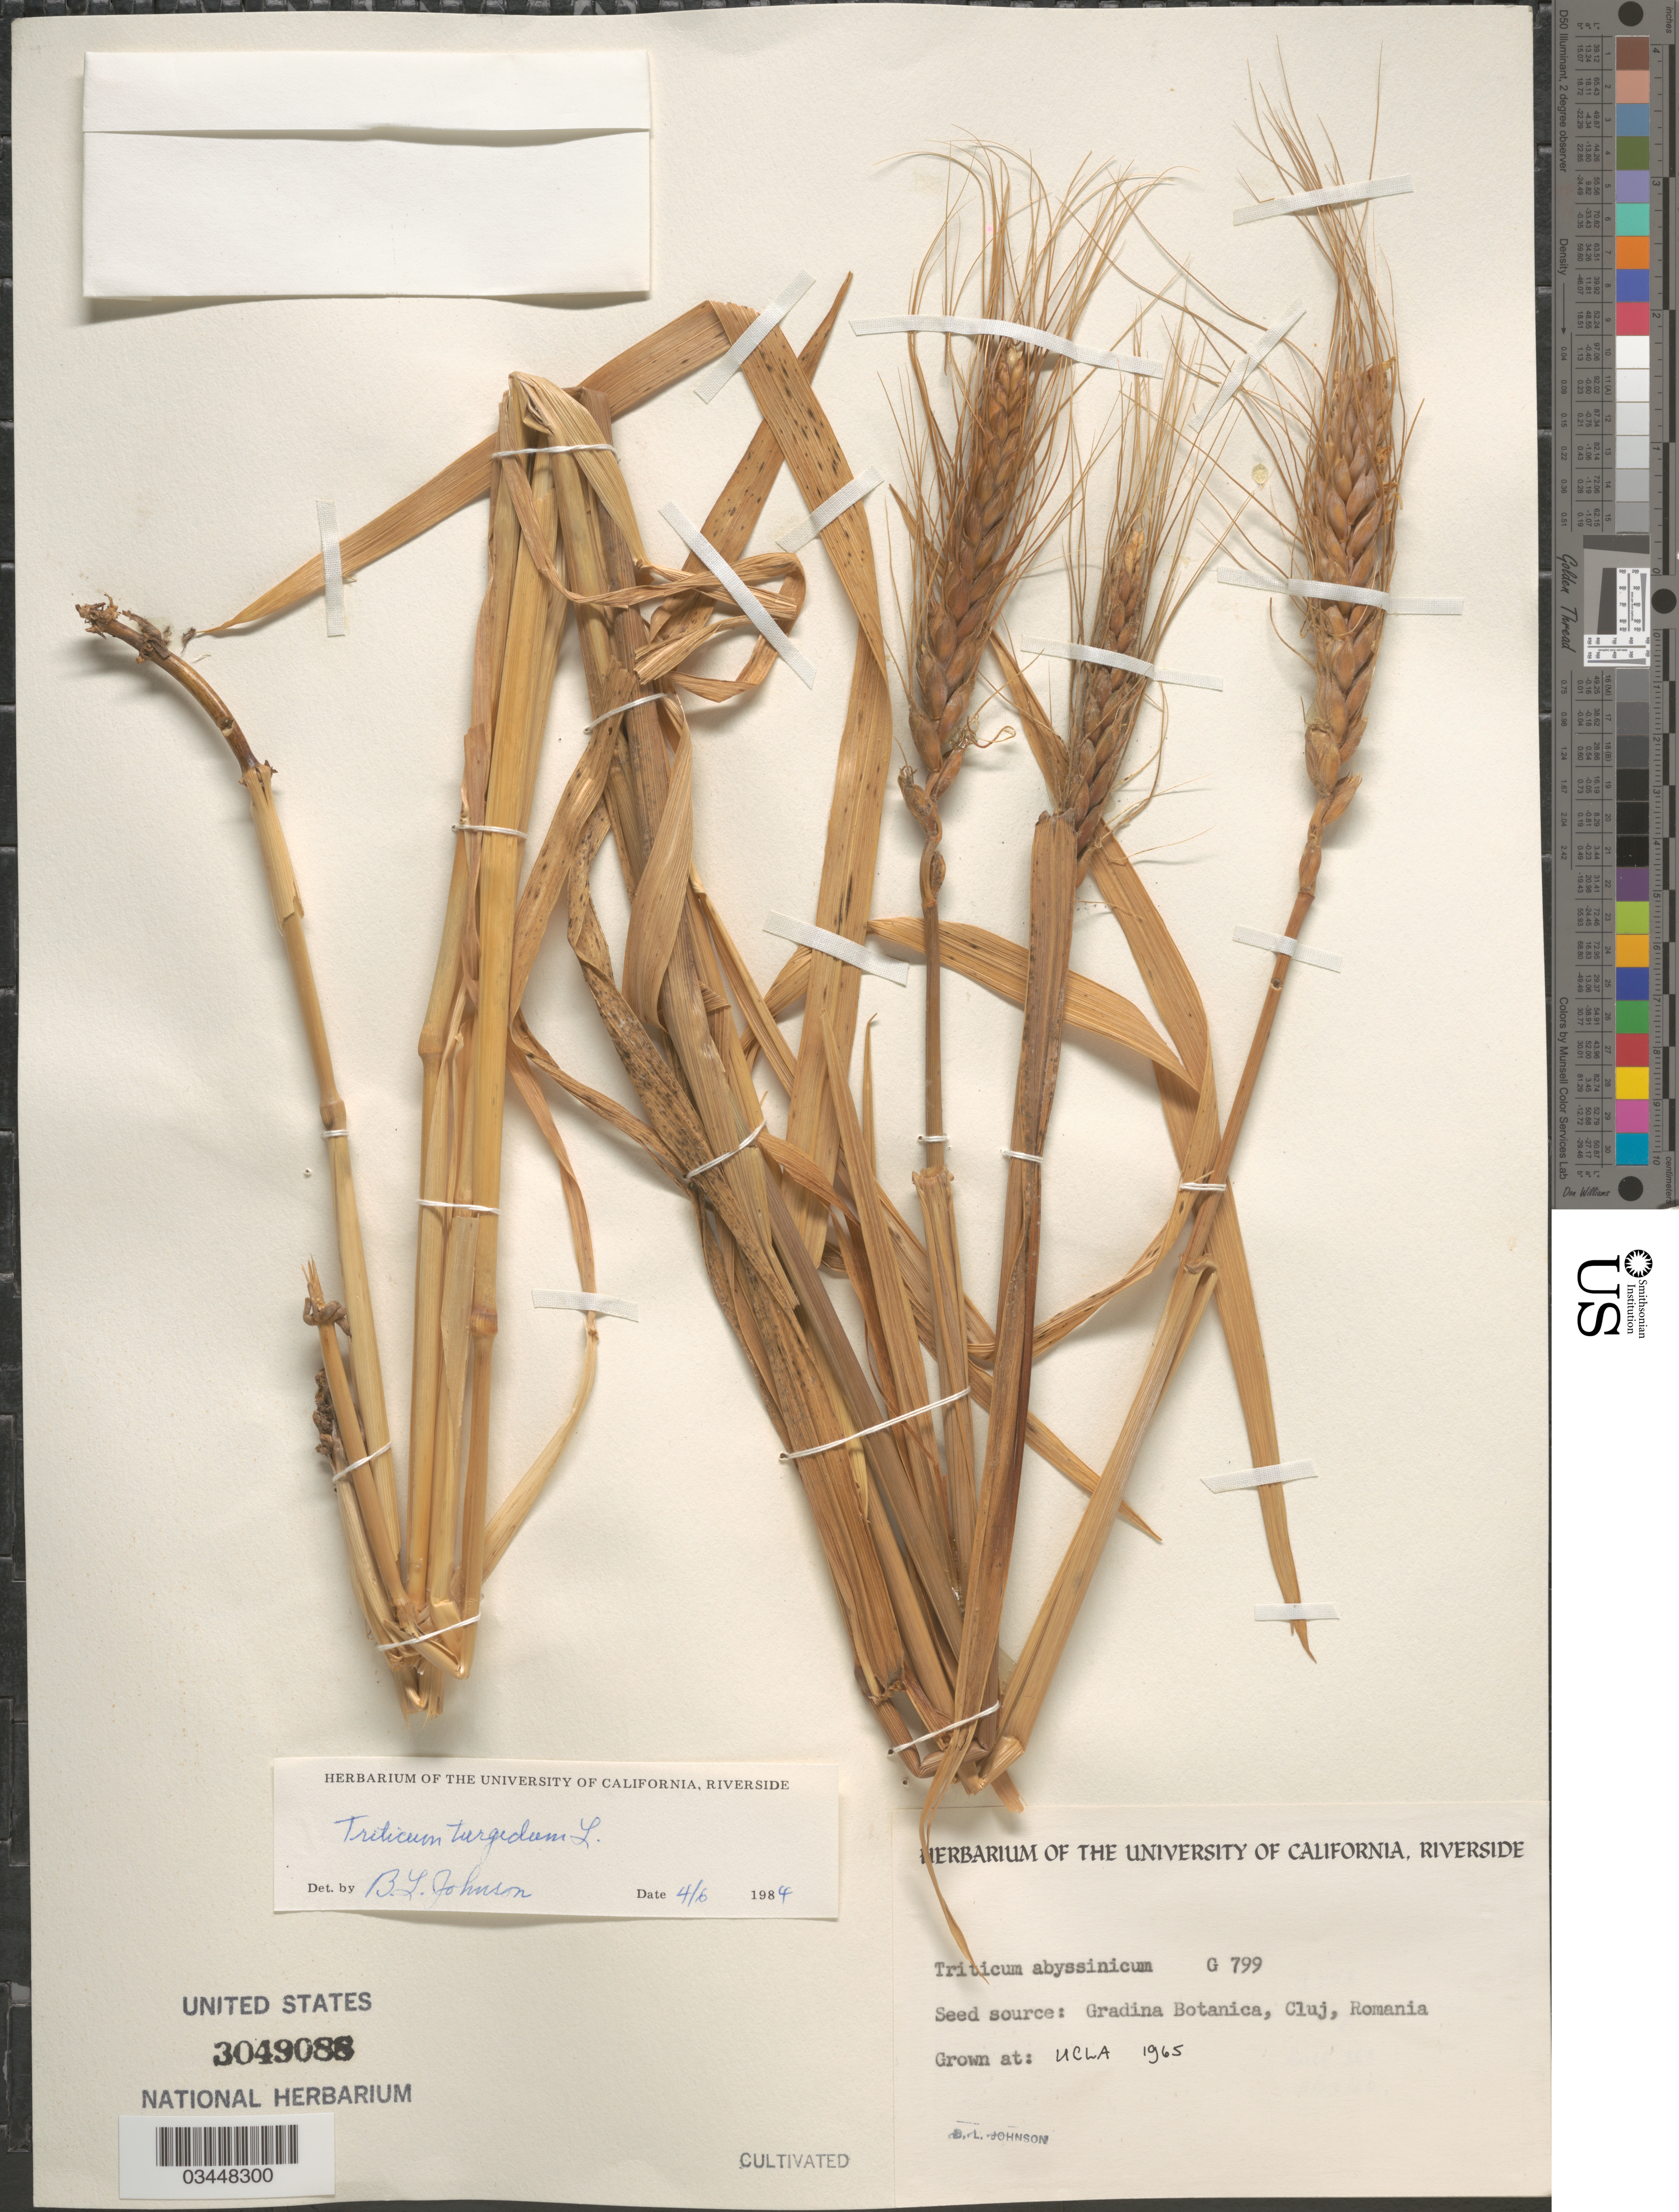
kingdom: Plantae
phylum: Tracheophyta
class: Liliopsida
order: Poales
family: Poaceae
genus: Triticum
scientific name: Triticum turgidum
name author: L.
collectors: B. Johnson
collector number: G799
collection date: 1965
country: United States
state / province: California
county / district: Los Angeles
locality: UCLA.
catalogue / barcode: US 3049088